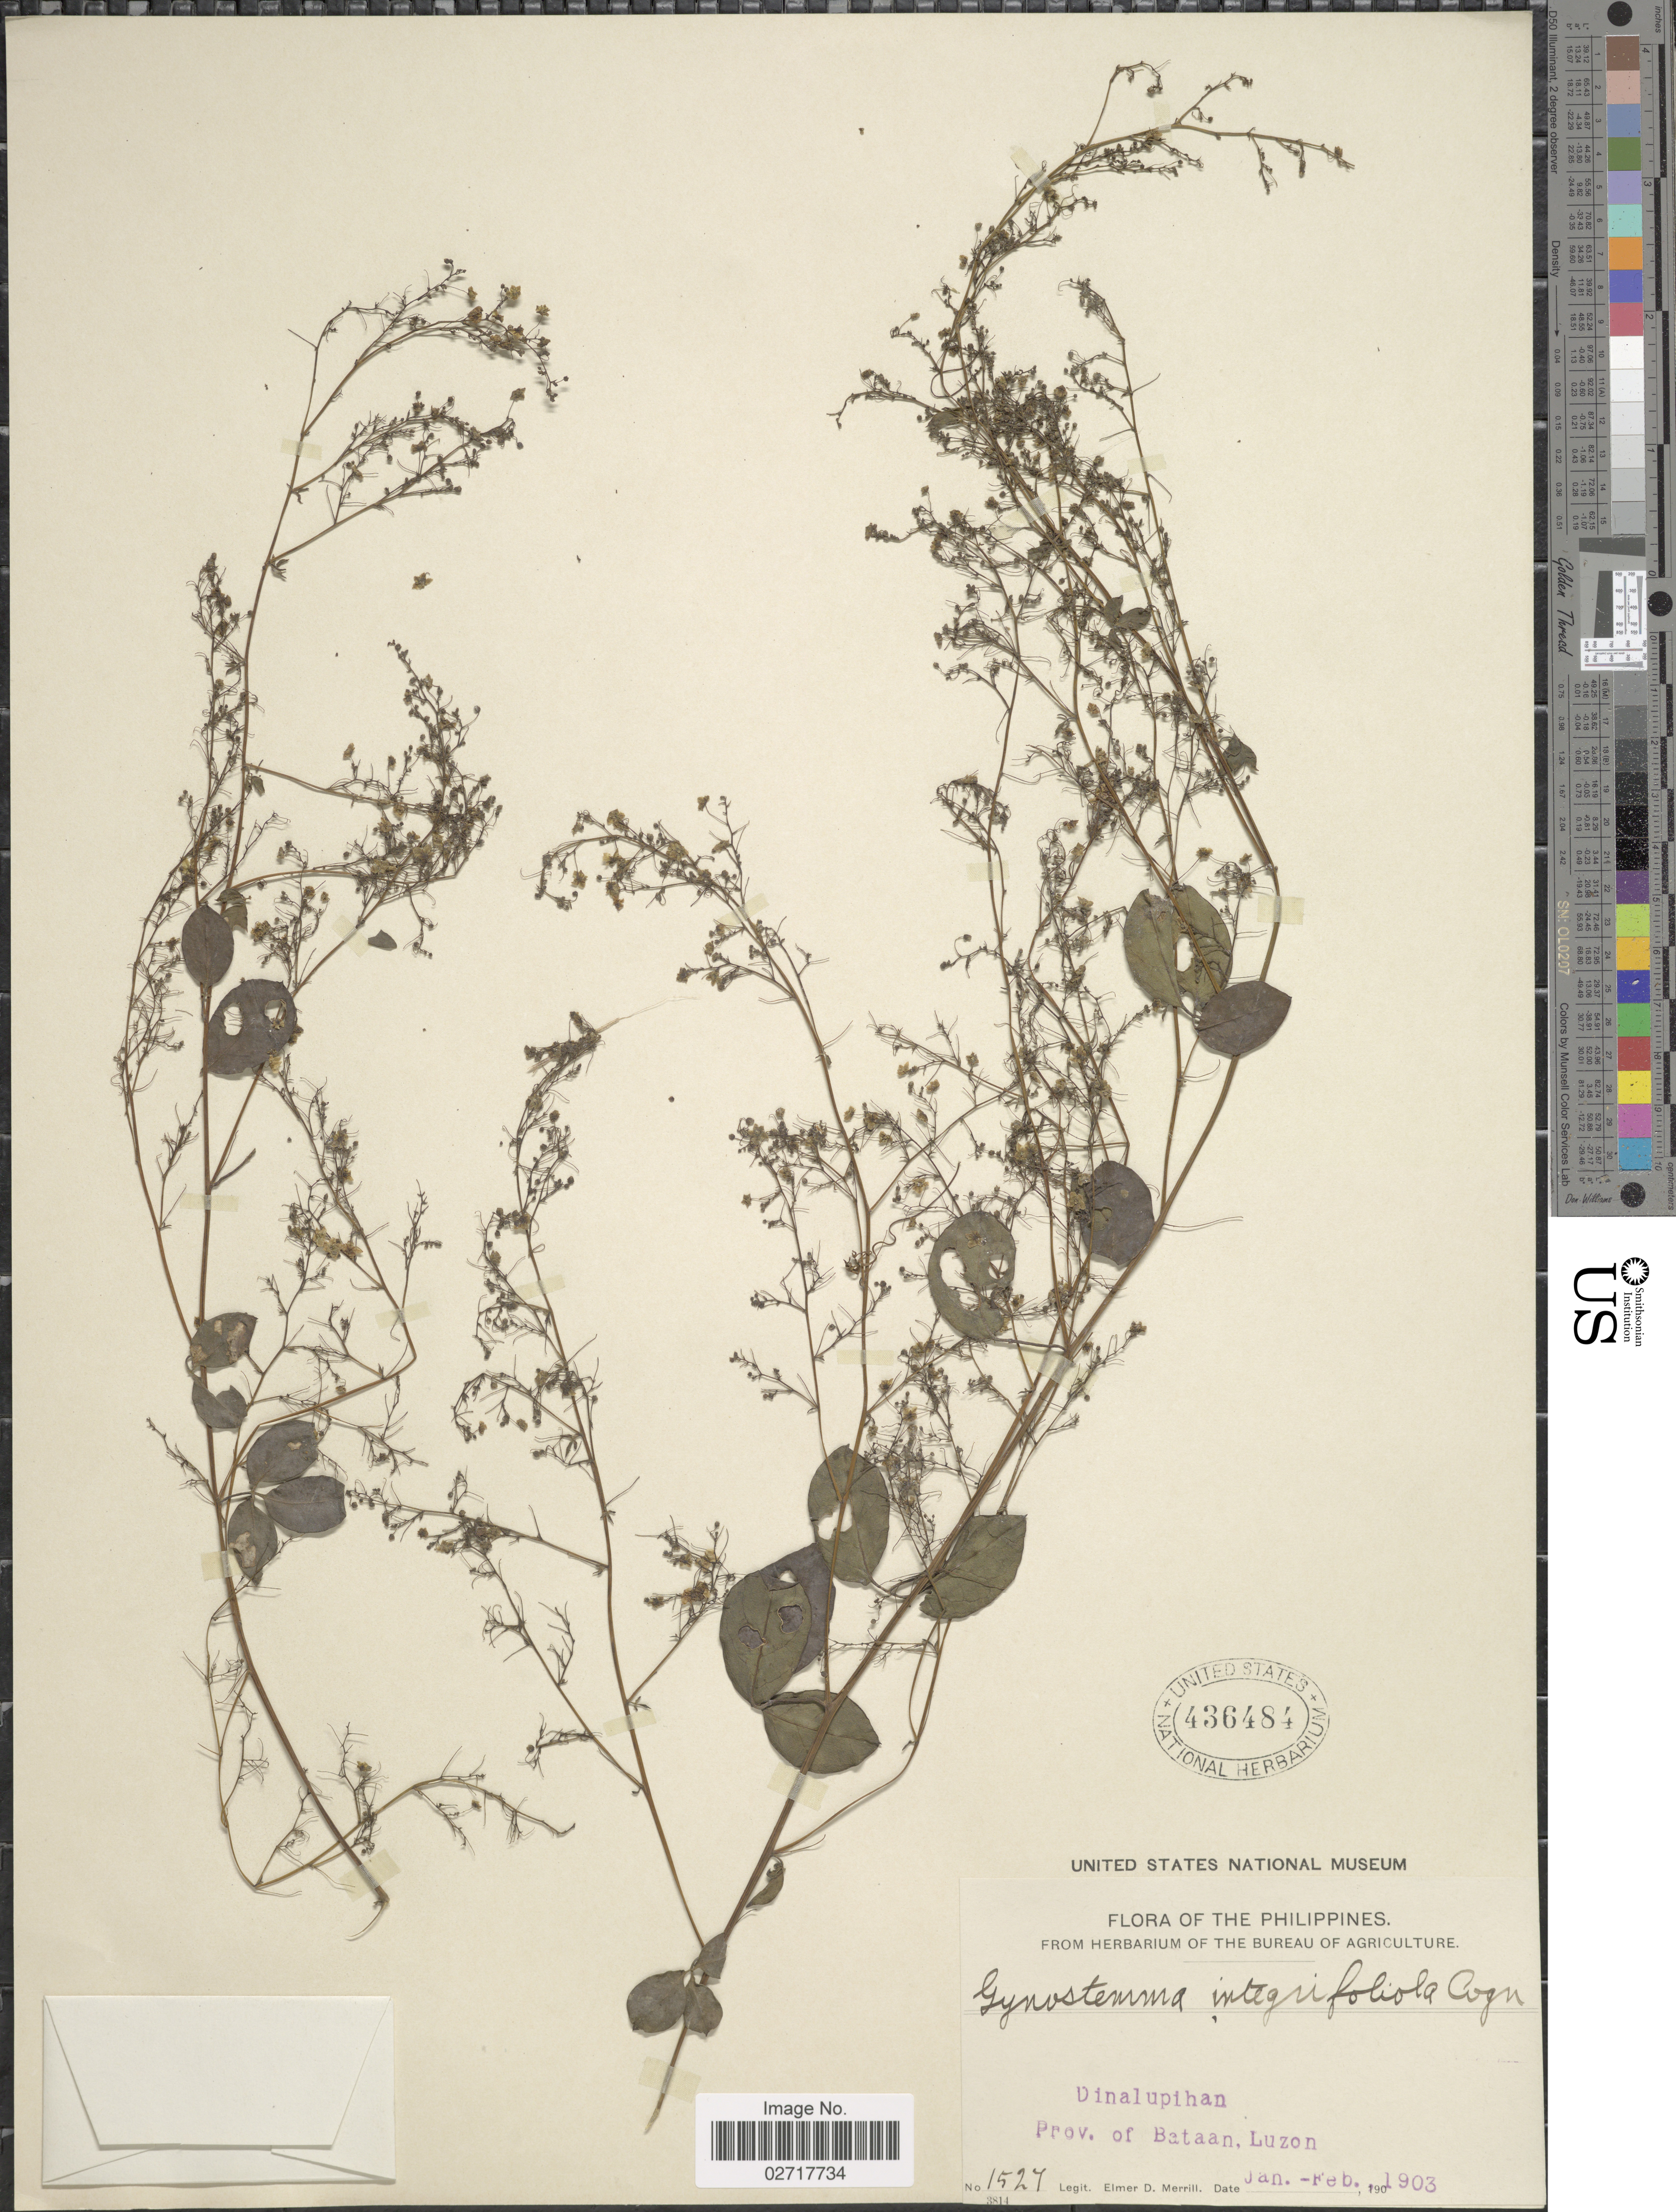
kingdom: Plantae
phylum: Tracheophyta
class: Magnoliopsida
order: Cucurbitales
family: Cucurbitaceae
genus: Neoalsomitra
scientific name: Neoalsomitra clavigera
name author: (M. Roem.) Hutch.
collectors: E. D. Merrill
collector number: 1527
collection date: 1903-01/1903-02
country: Philippines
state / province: Central Luzon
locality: Dinalupihan, Prov. of Bataan, Luzon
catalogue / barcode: US 436484